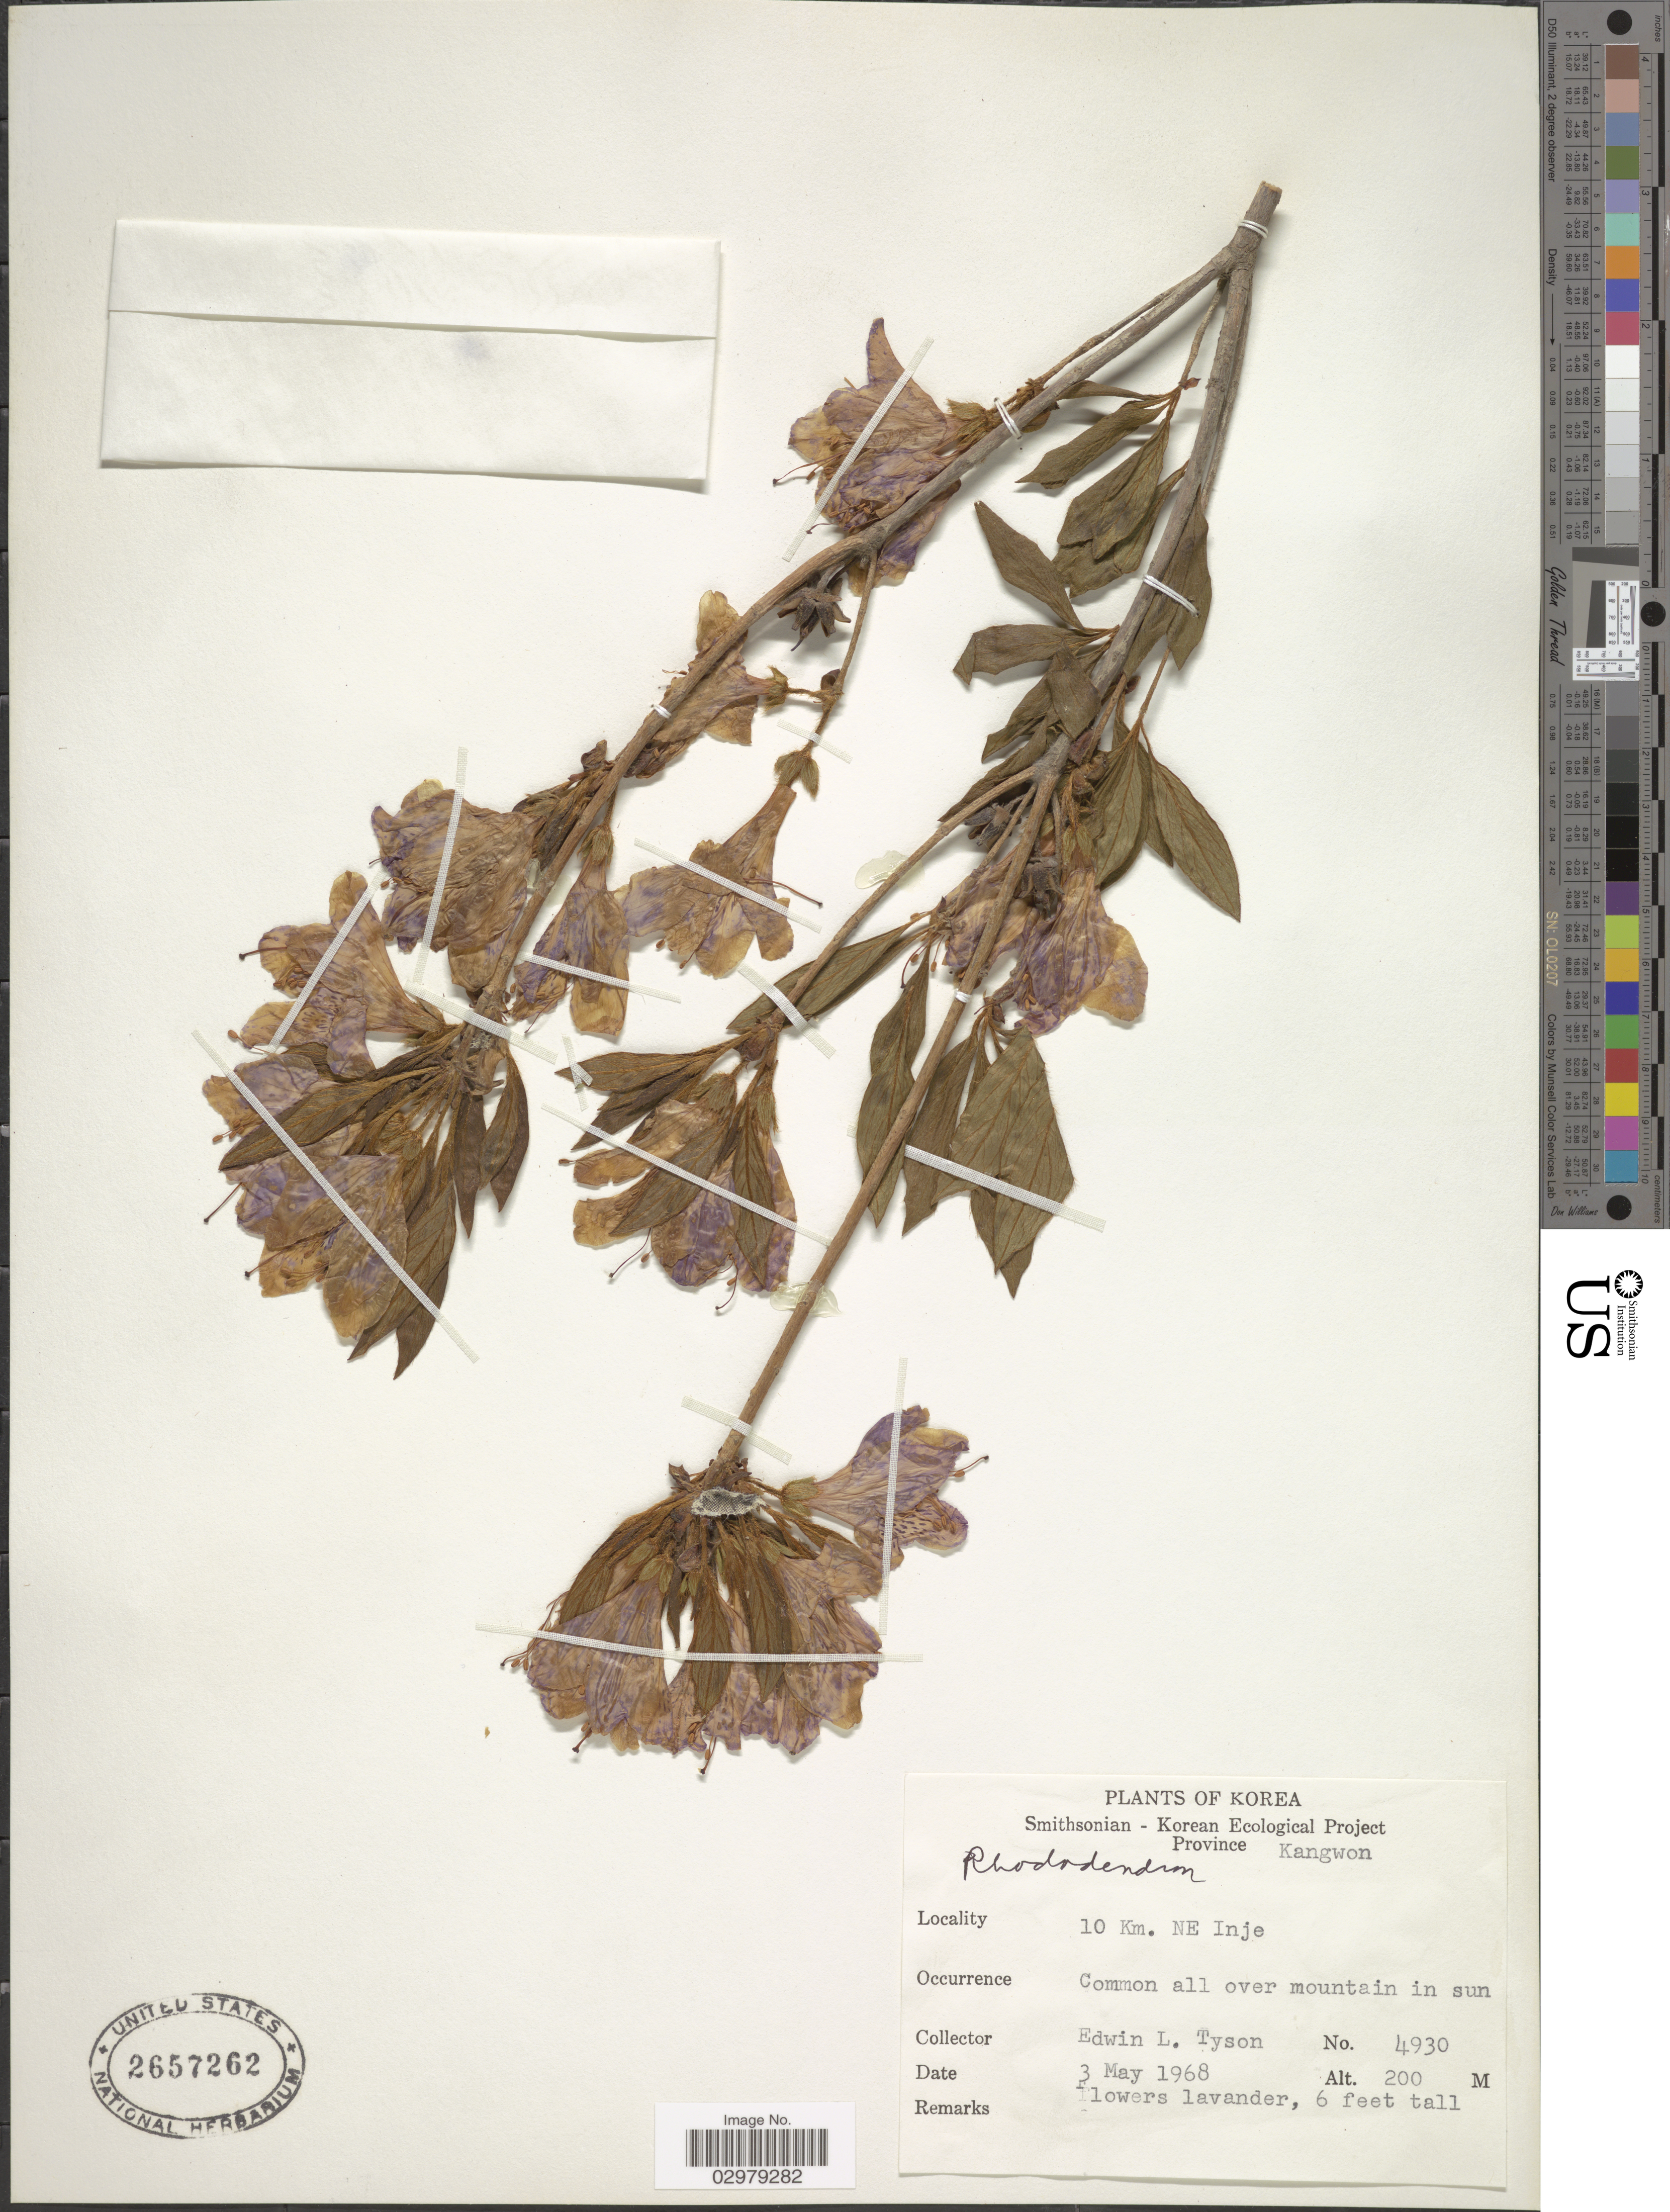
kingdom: Plantae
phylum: Tracheophyta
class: Magnoliopsida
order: Ericales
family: Ericaceae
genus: Rhododendron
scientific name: Rhododendron sp.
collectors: E. L. Tyson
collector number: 4930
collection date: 1968-05-03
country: North Korea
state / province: Kangwon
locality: Province Kangwon. 10 Km. NE Inje.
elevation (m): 200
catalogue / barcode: US 2657262